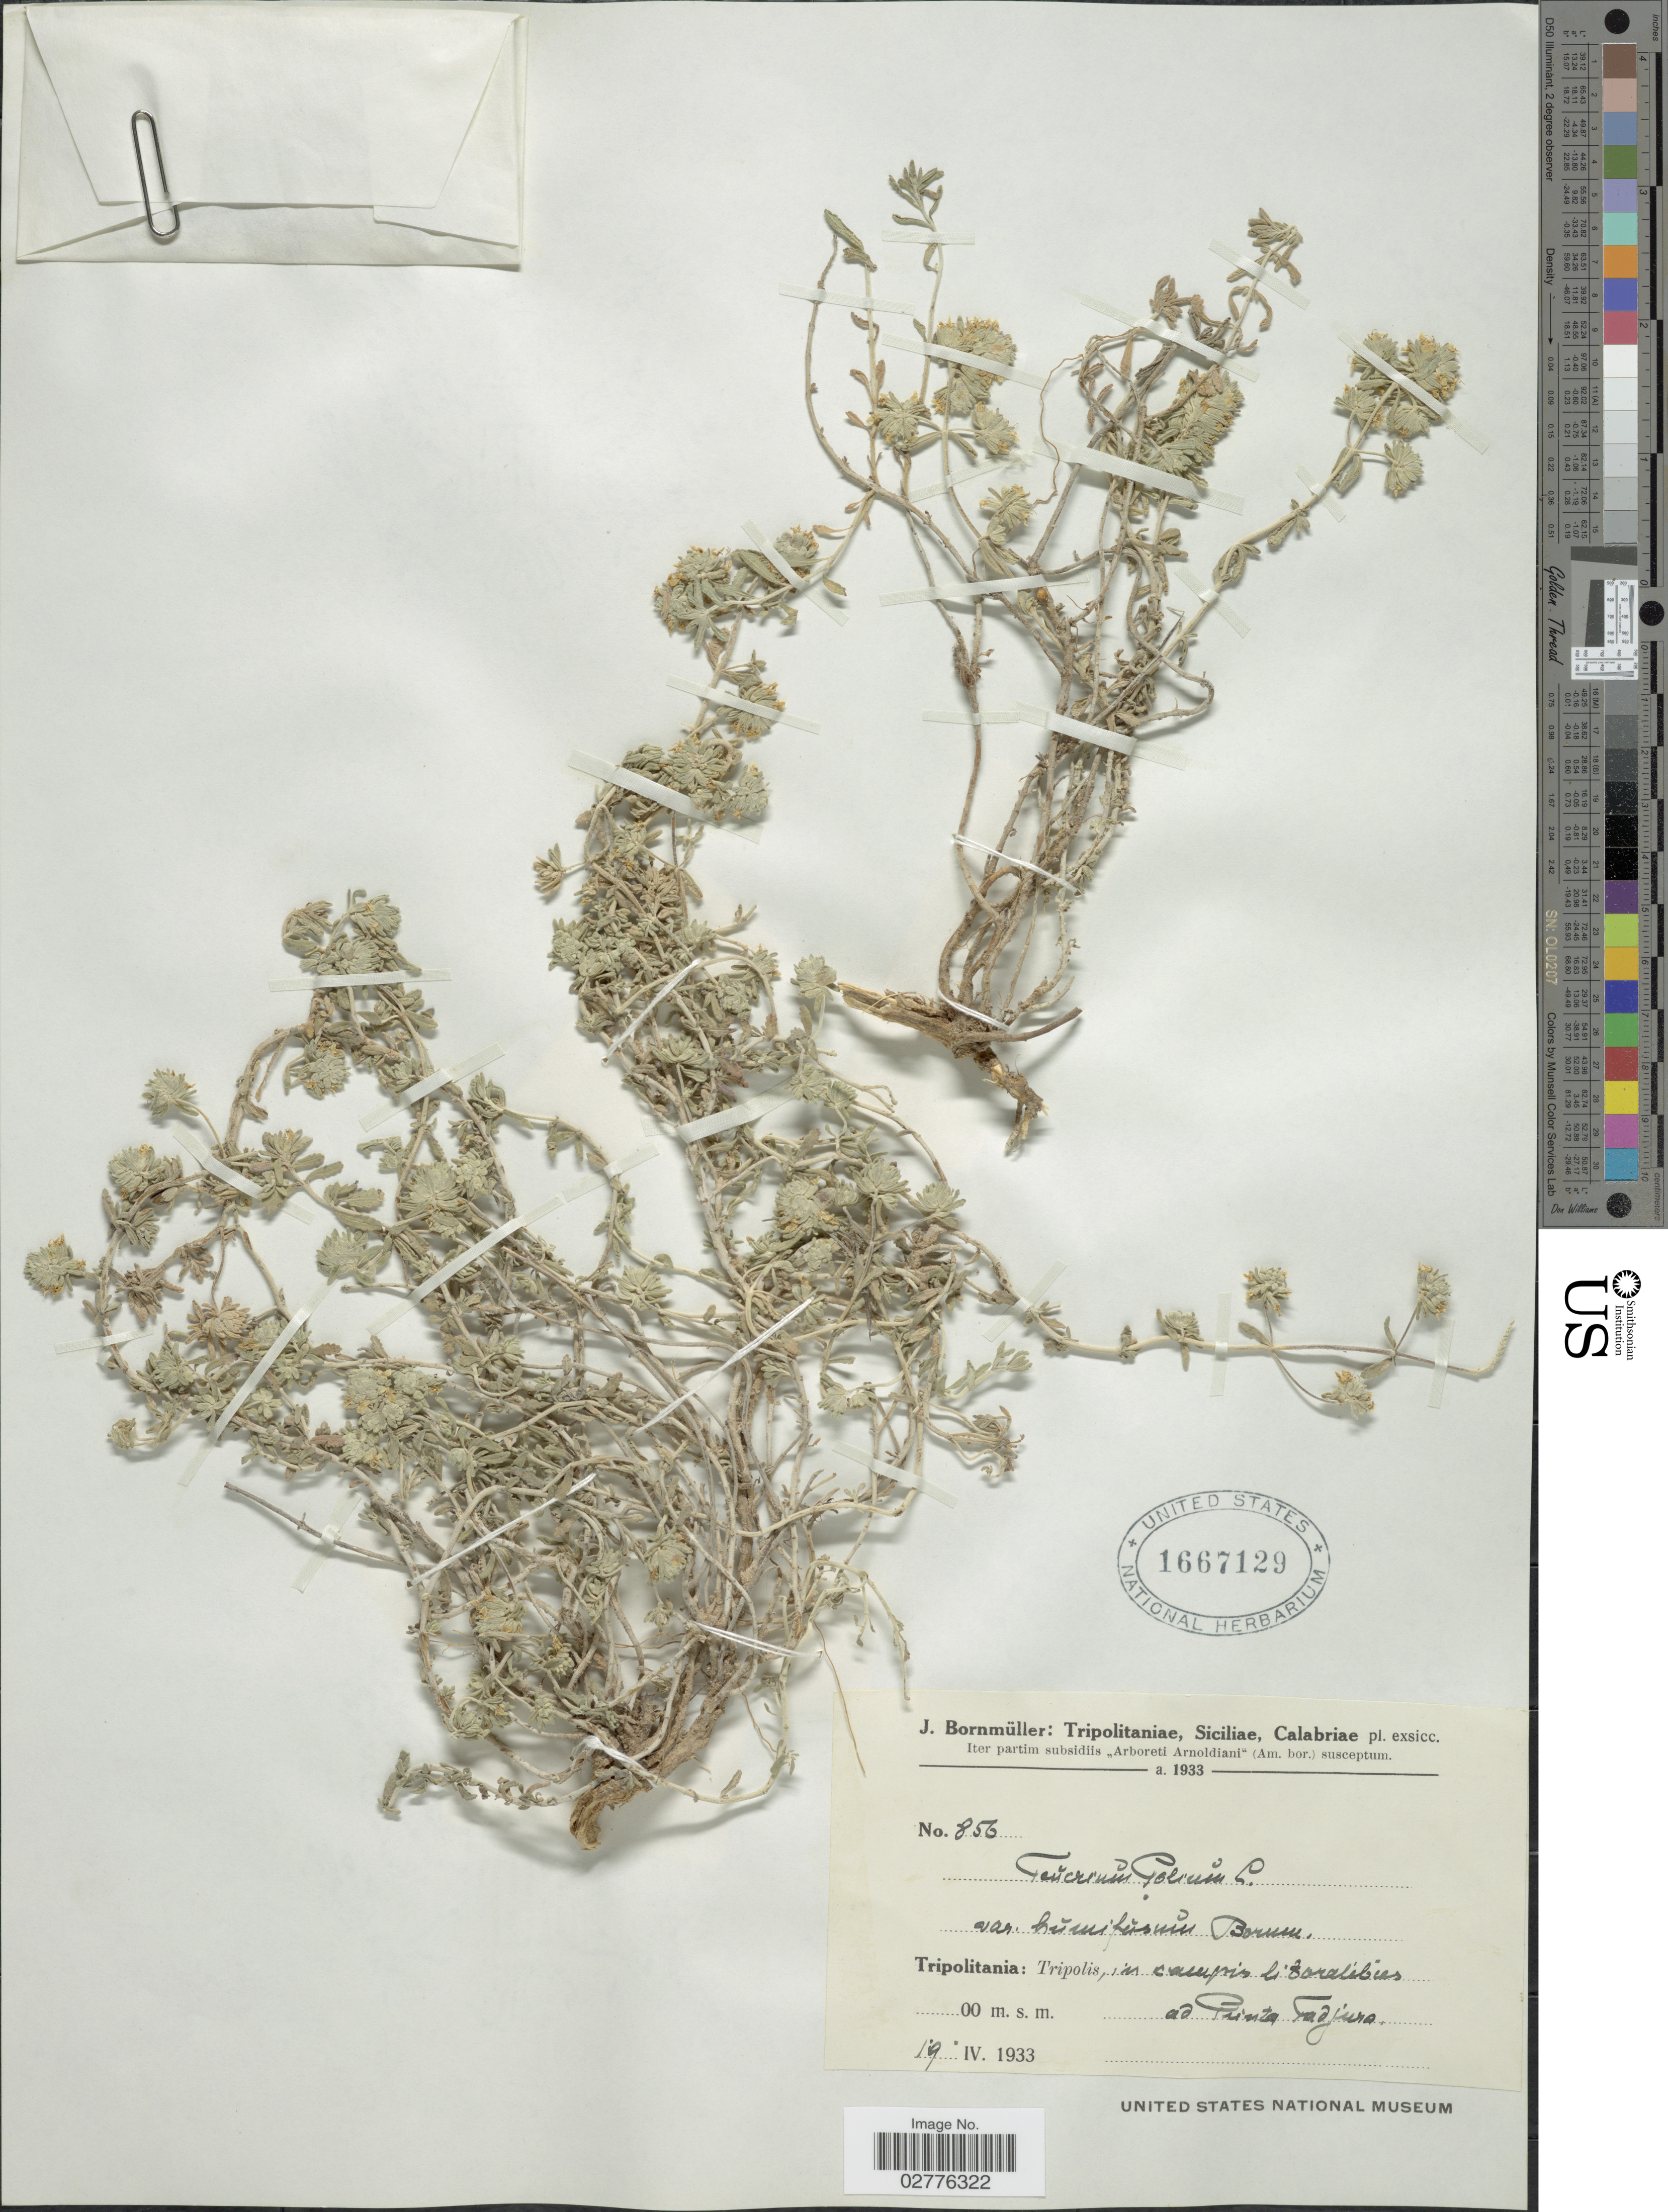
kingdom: Plantae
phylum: Tracheophyta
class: Magnoliopsida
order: Lamiales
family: Lamiaceae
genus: Teucrium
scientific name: Teucrium polium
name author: L.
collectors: J. Bornmüller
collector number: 856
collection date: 1933-04-19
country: Italy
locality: Tripolitaniae, Siciliae, Calabriae, Tripolitania: Tripolis, in campis litoralibus ad Printa Fadjura [interpreted]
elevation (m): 0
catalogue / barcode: US 1667129